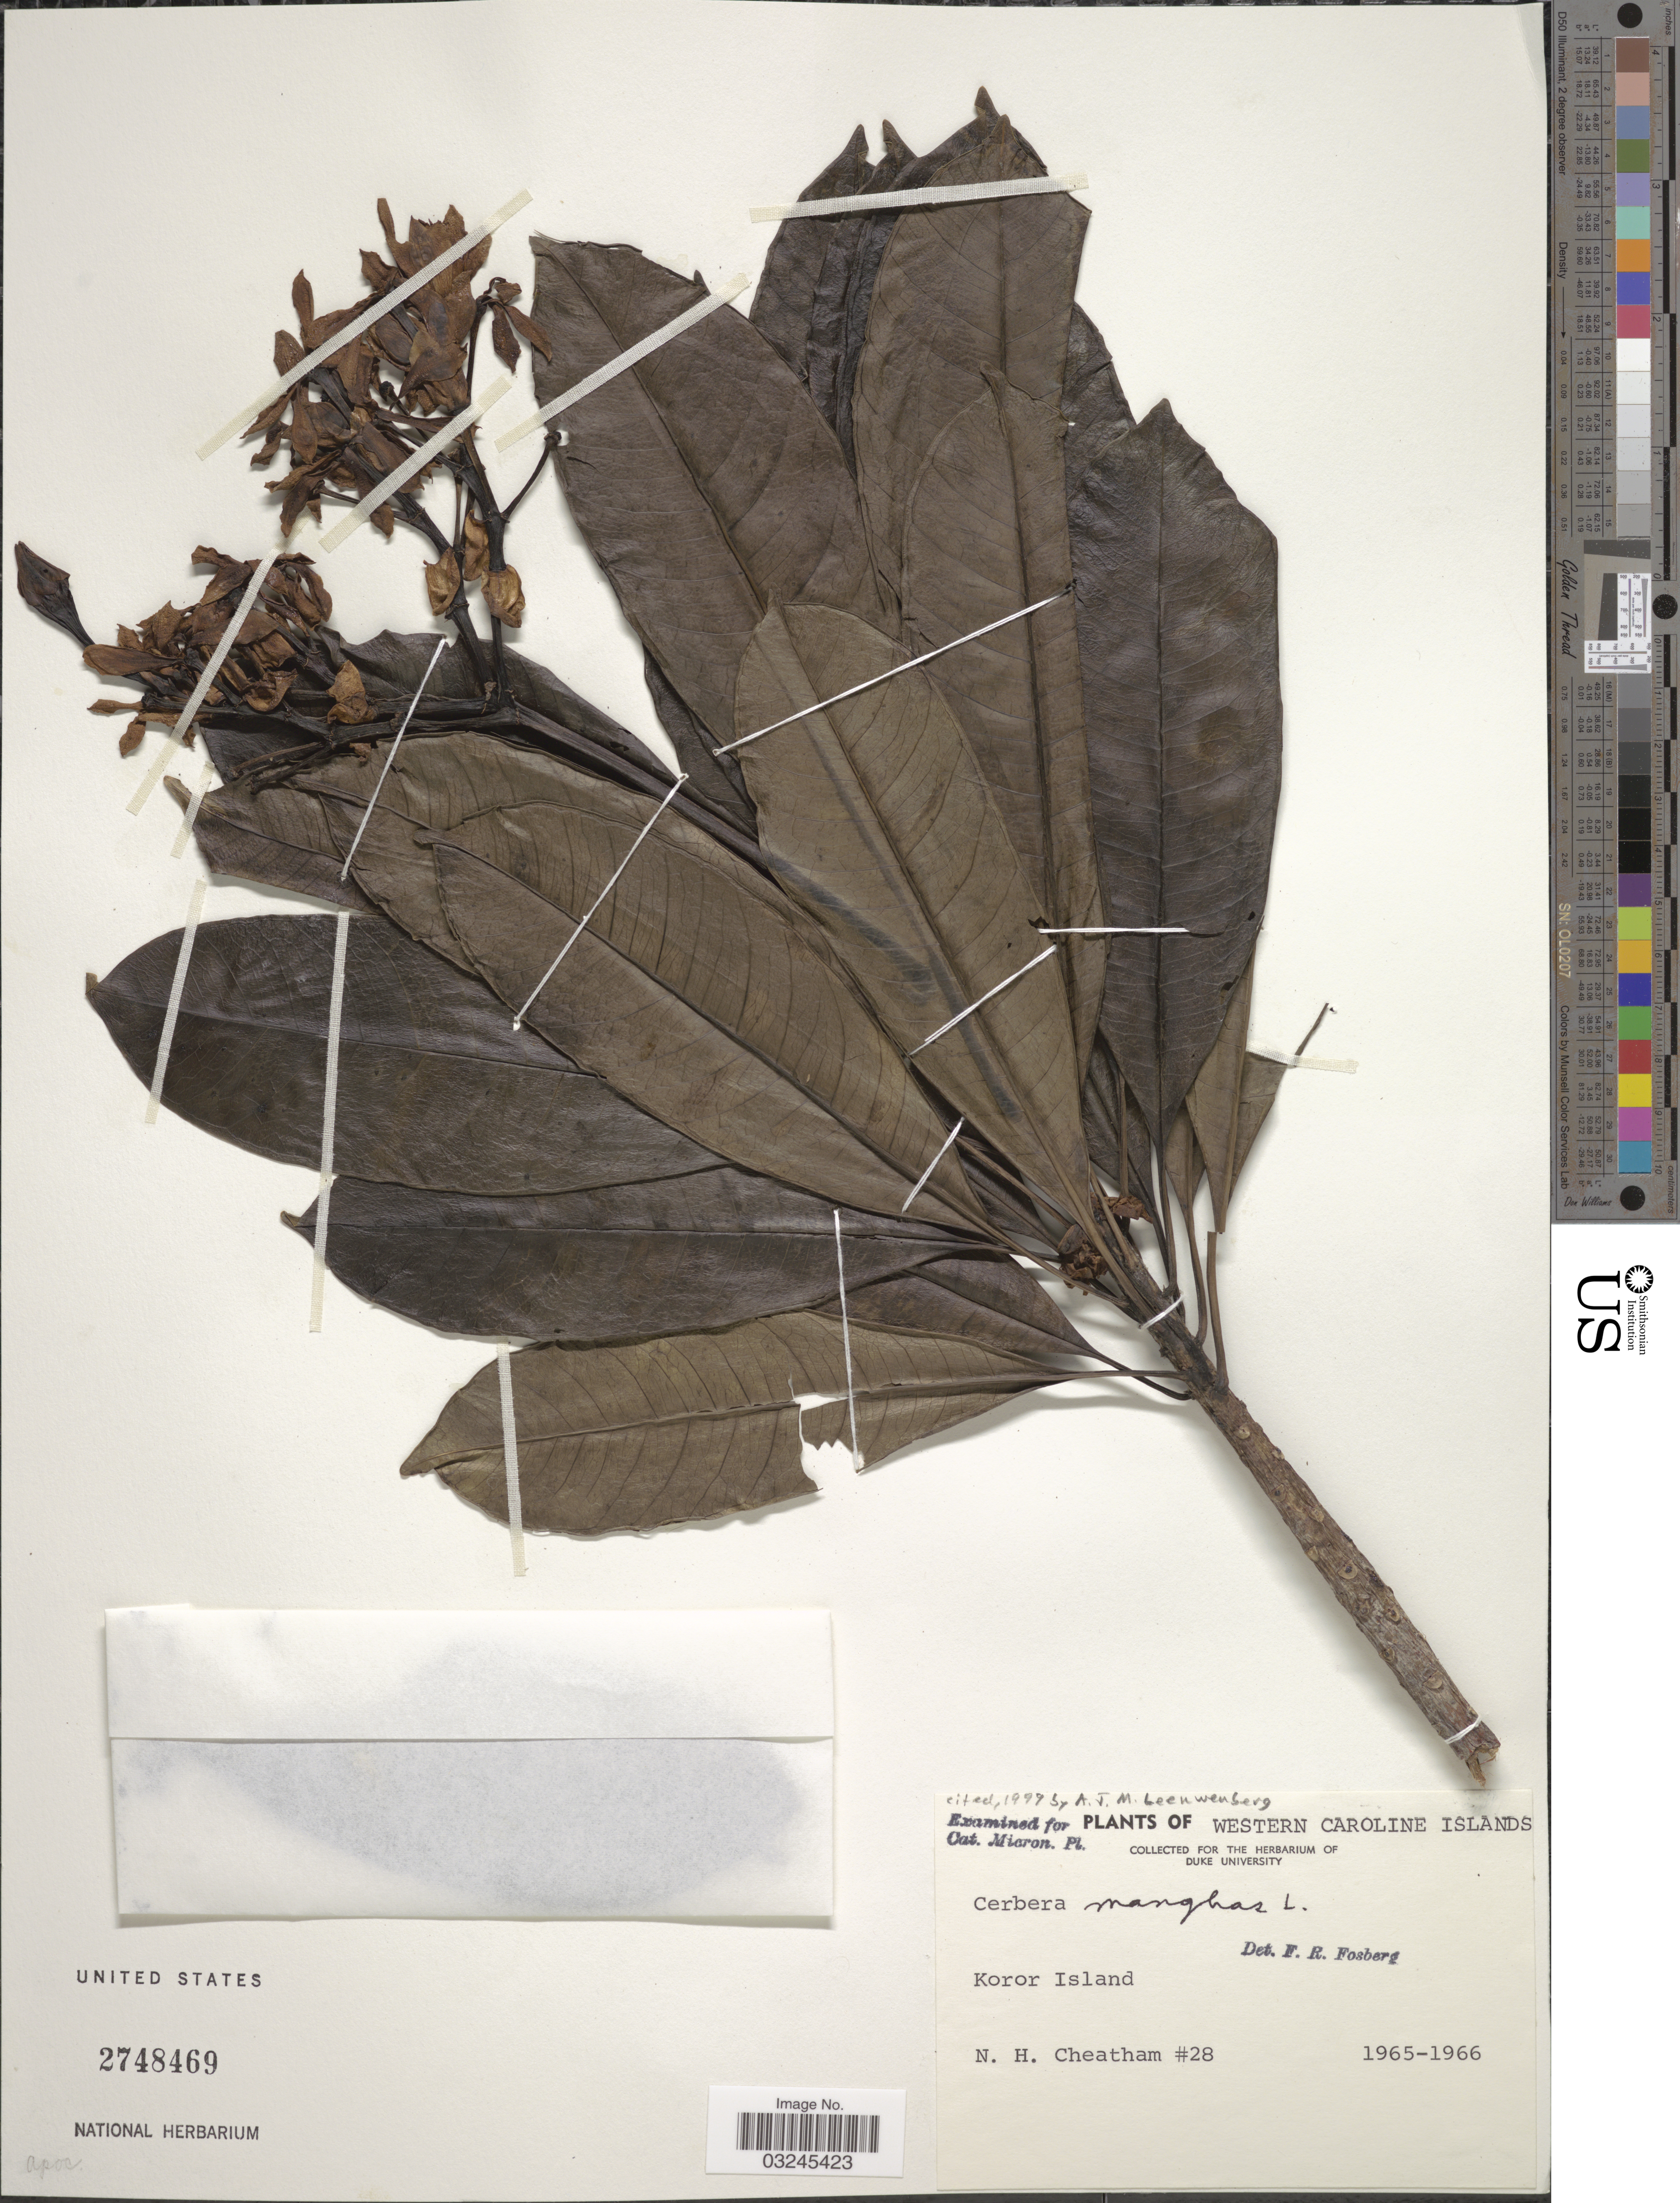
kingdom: Plantae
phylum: Tracheophyta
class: Magnoliopsida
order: Gentianales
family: Apocynaceae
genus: Cerbera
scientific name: Cerbera manghas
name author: L.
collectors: N. H. Cheatham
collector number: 28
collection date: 1965/1966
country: Palau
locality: Western Caroline Islands. Koror Island.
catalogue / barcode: US 2748469